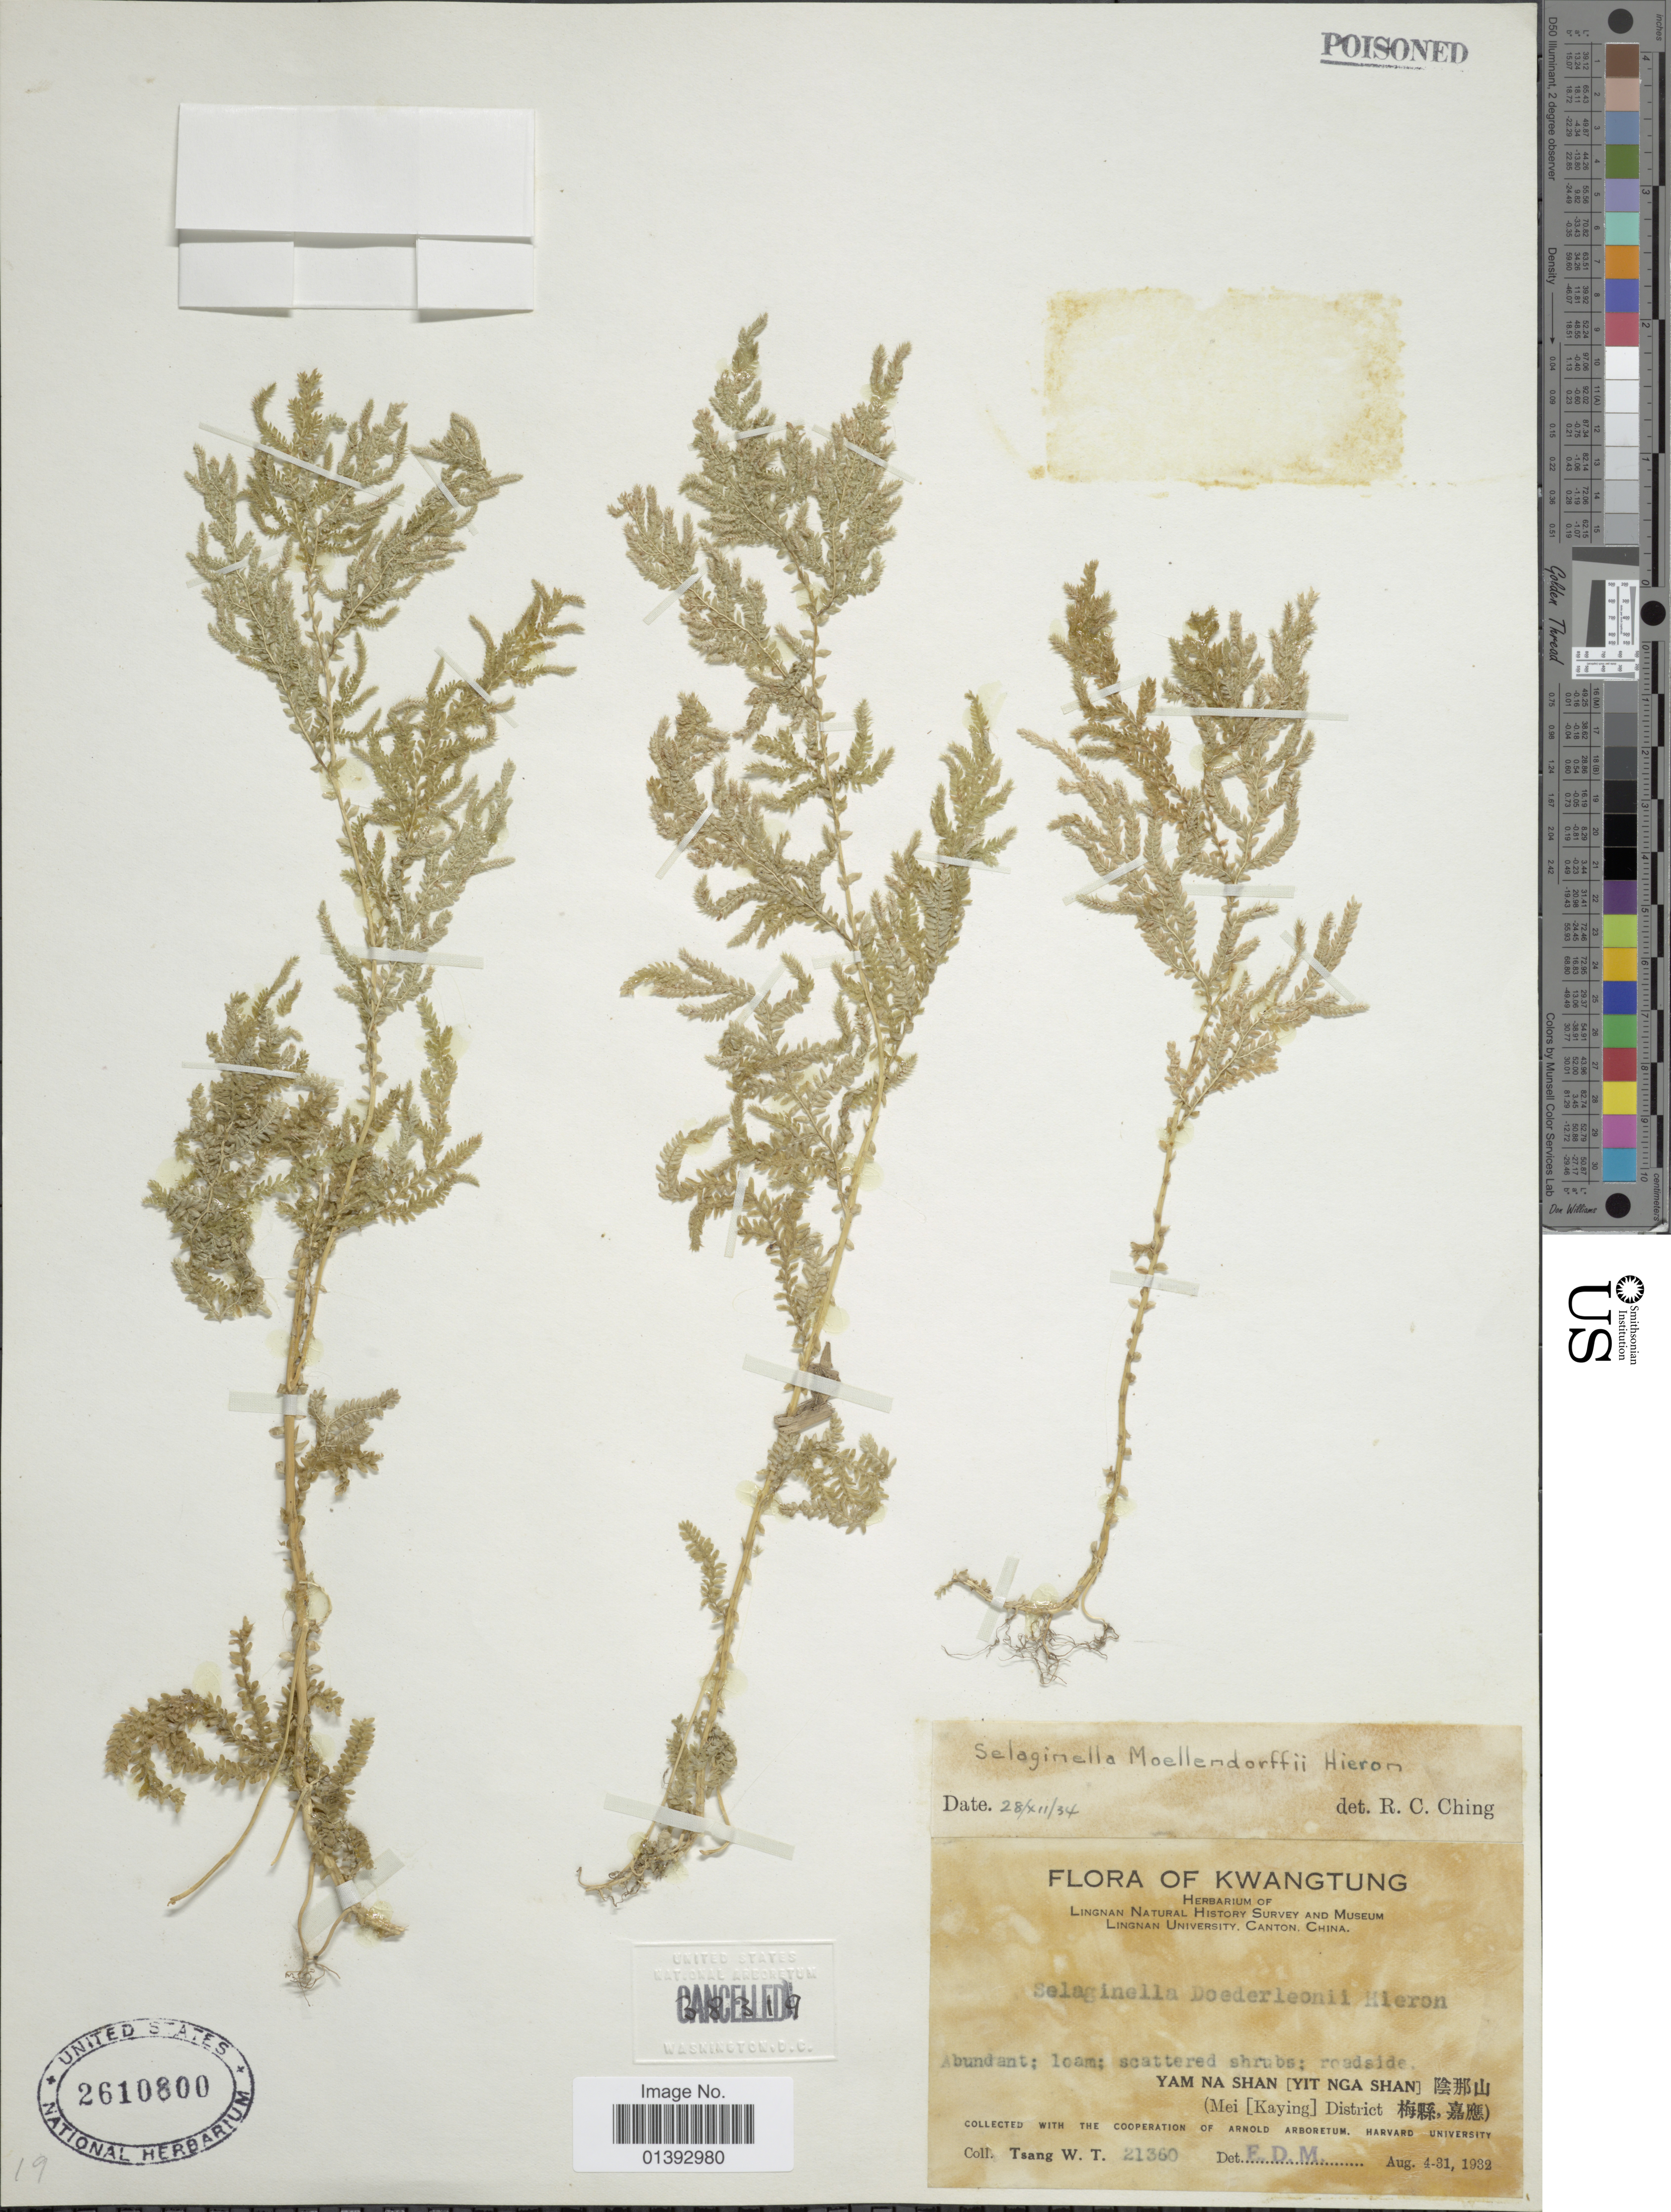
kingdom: Plantae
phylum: Tracheophyta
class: Lycopodiopsida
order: Selaginellales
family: Selaginellaceae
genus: Selaginella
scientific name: Selaginella moellendorffii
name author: Hieron.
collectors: W. T. Tsang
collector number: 21360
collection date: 1932-08-04/1932-08-31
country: China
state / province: Guangdong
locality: Kwangtung, Yam Na Shan(Yit Nga Shan) Mei(Kaying) district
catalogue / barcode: US 2610800